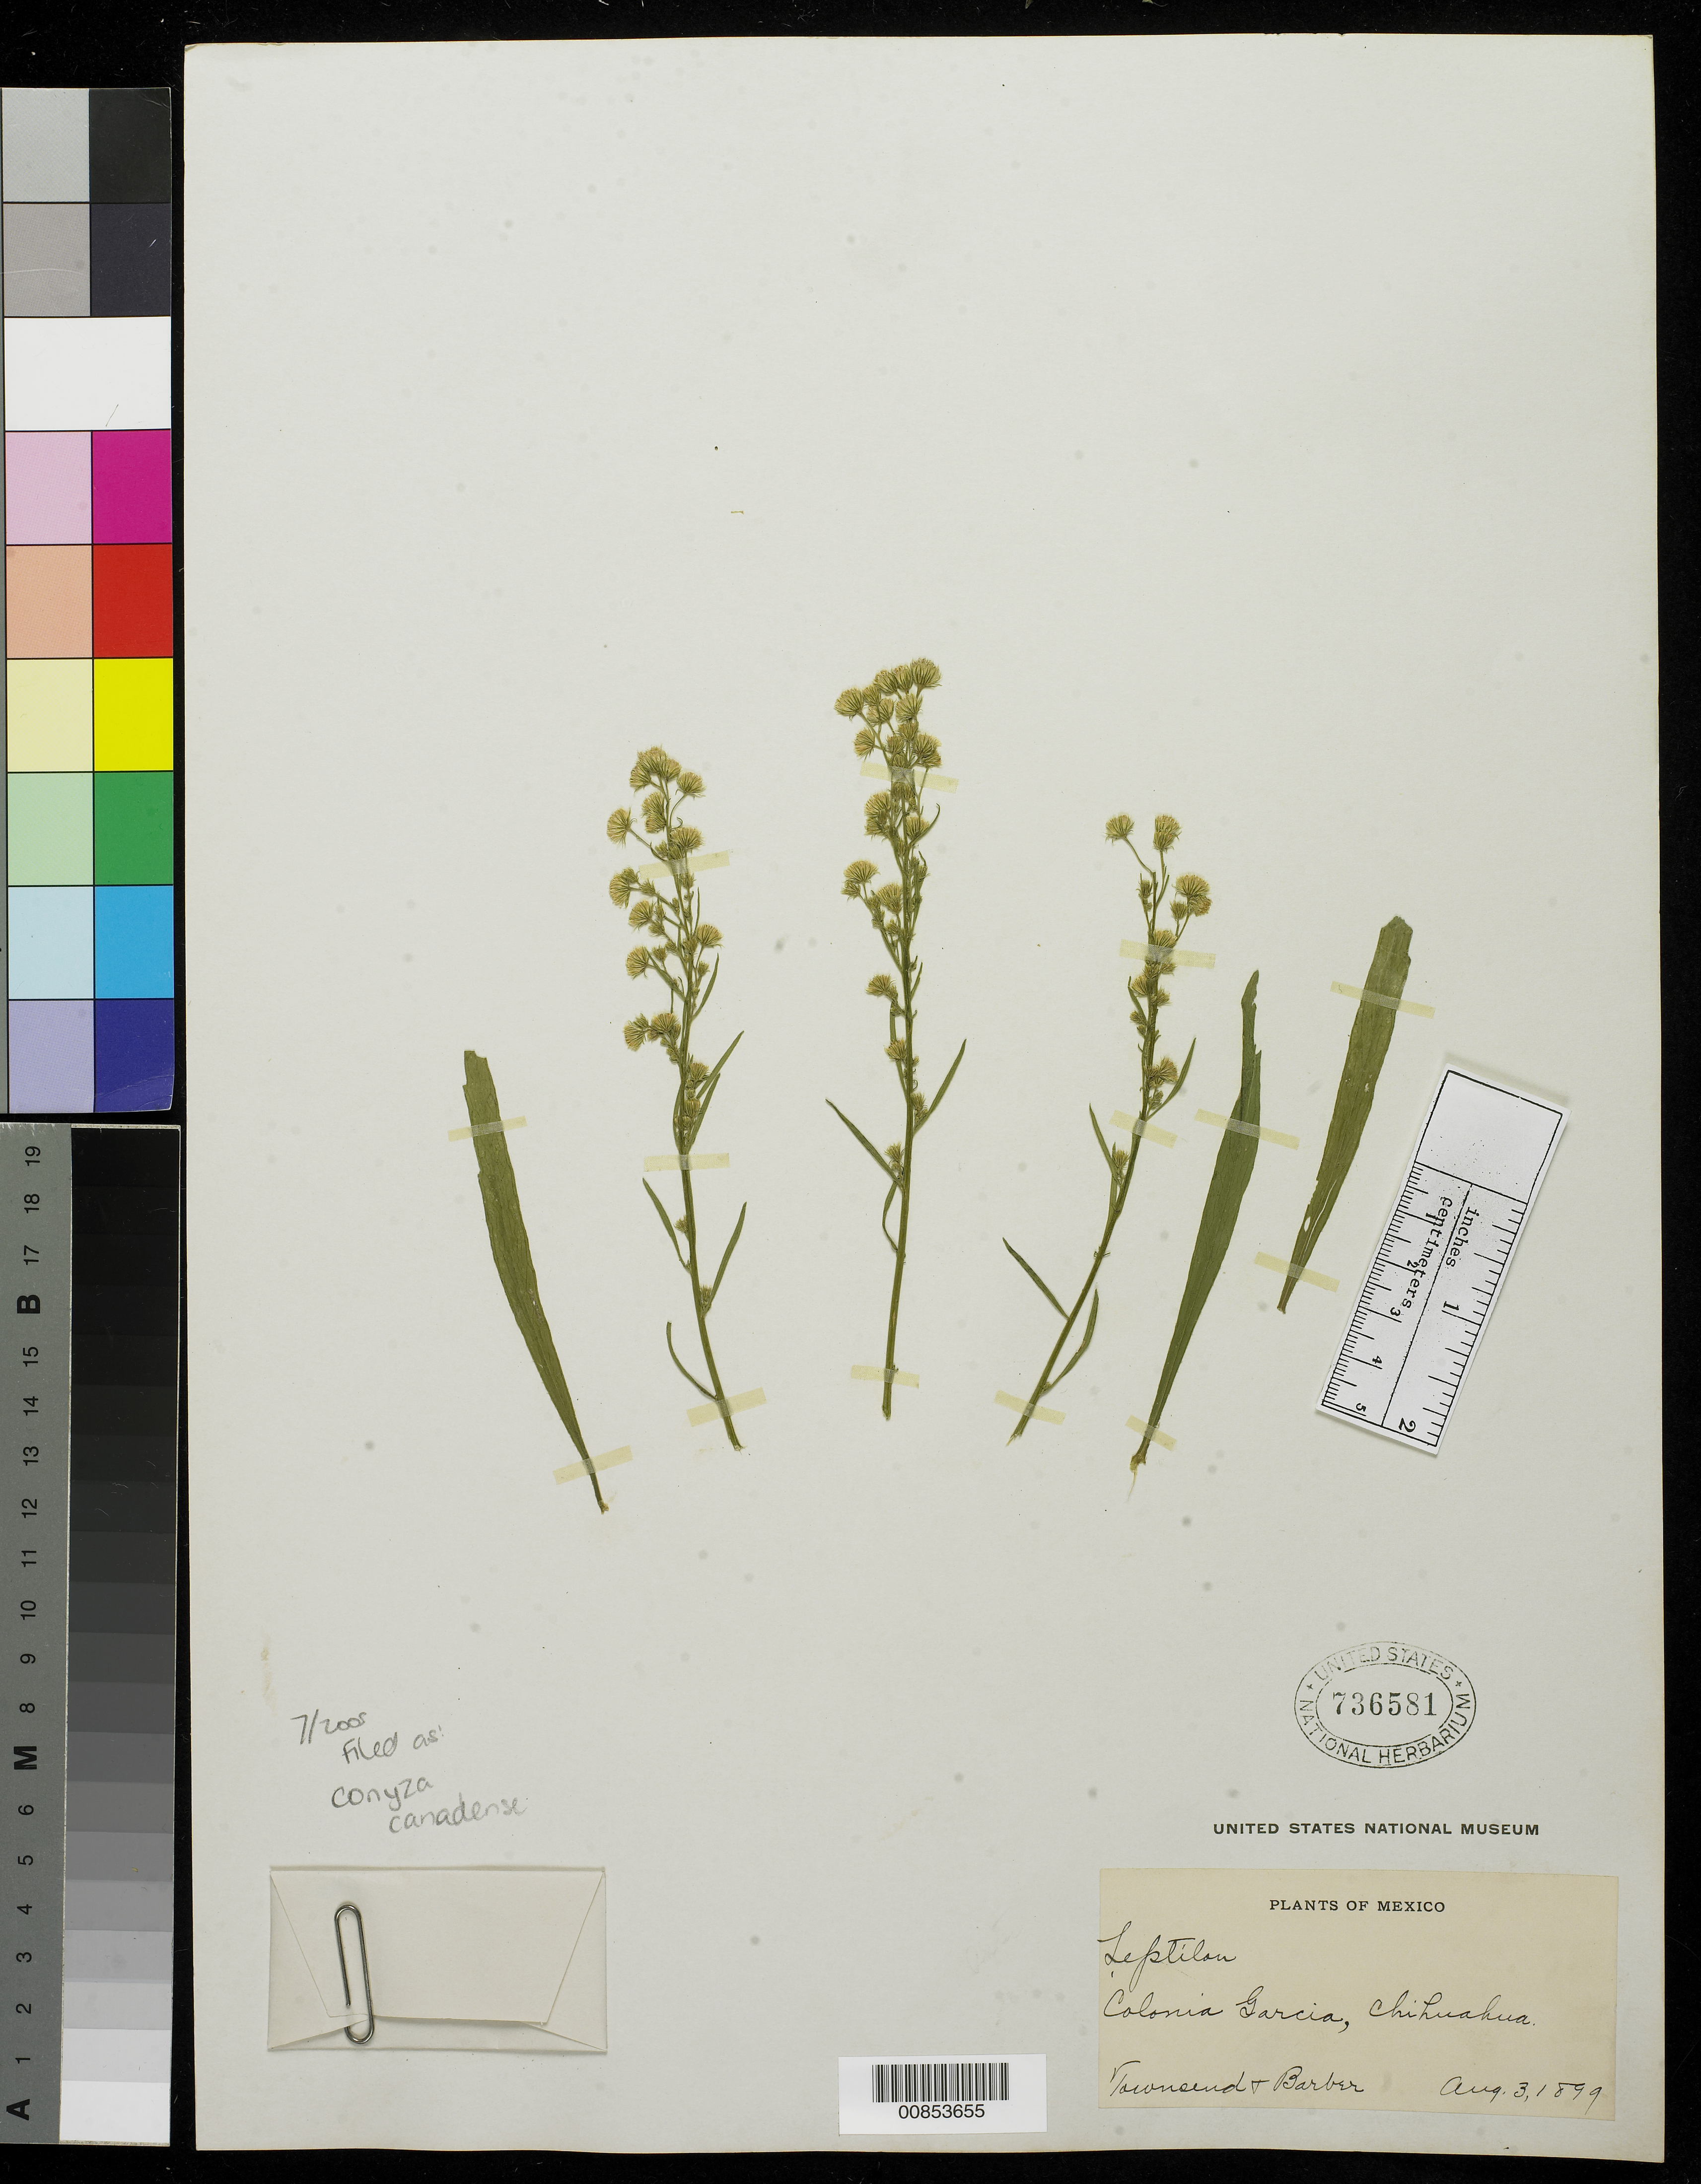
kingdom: Plantae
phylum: Tracheophyta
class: Magnoliopsida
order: Asterales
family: Asteraceae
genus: Conyza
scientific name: Conyza canadensis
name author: (L.) Cronq.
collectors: C. H. T. Townsend & C. Barber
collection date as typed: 03 Aug 1899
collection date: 1899-08-03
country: Mexico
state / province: Chihuahua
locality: Colonia García, Chihuahua.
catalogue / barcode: US 736581